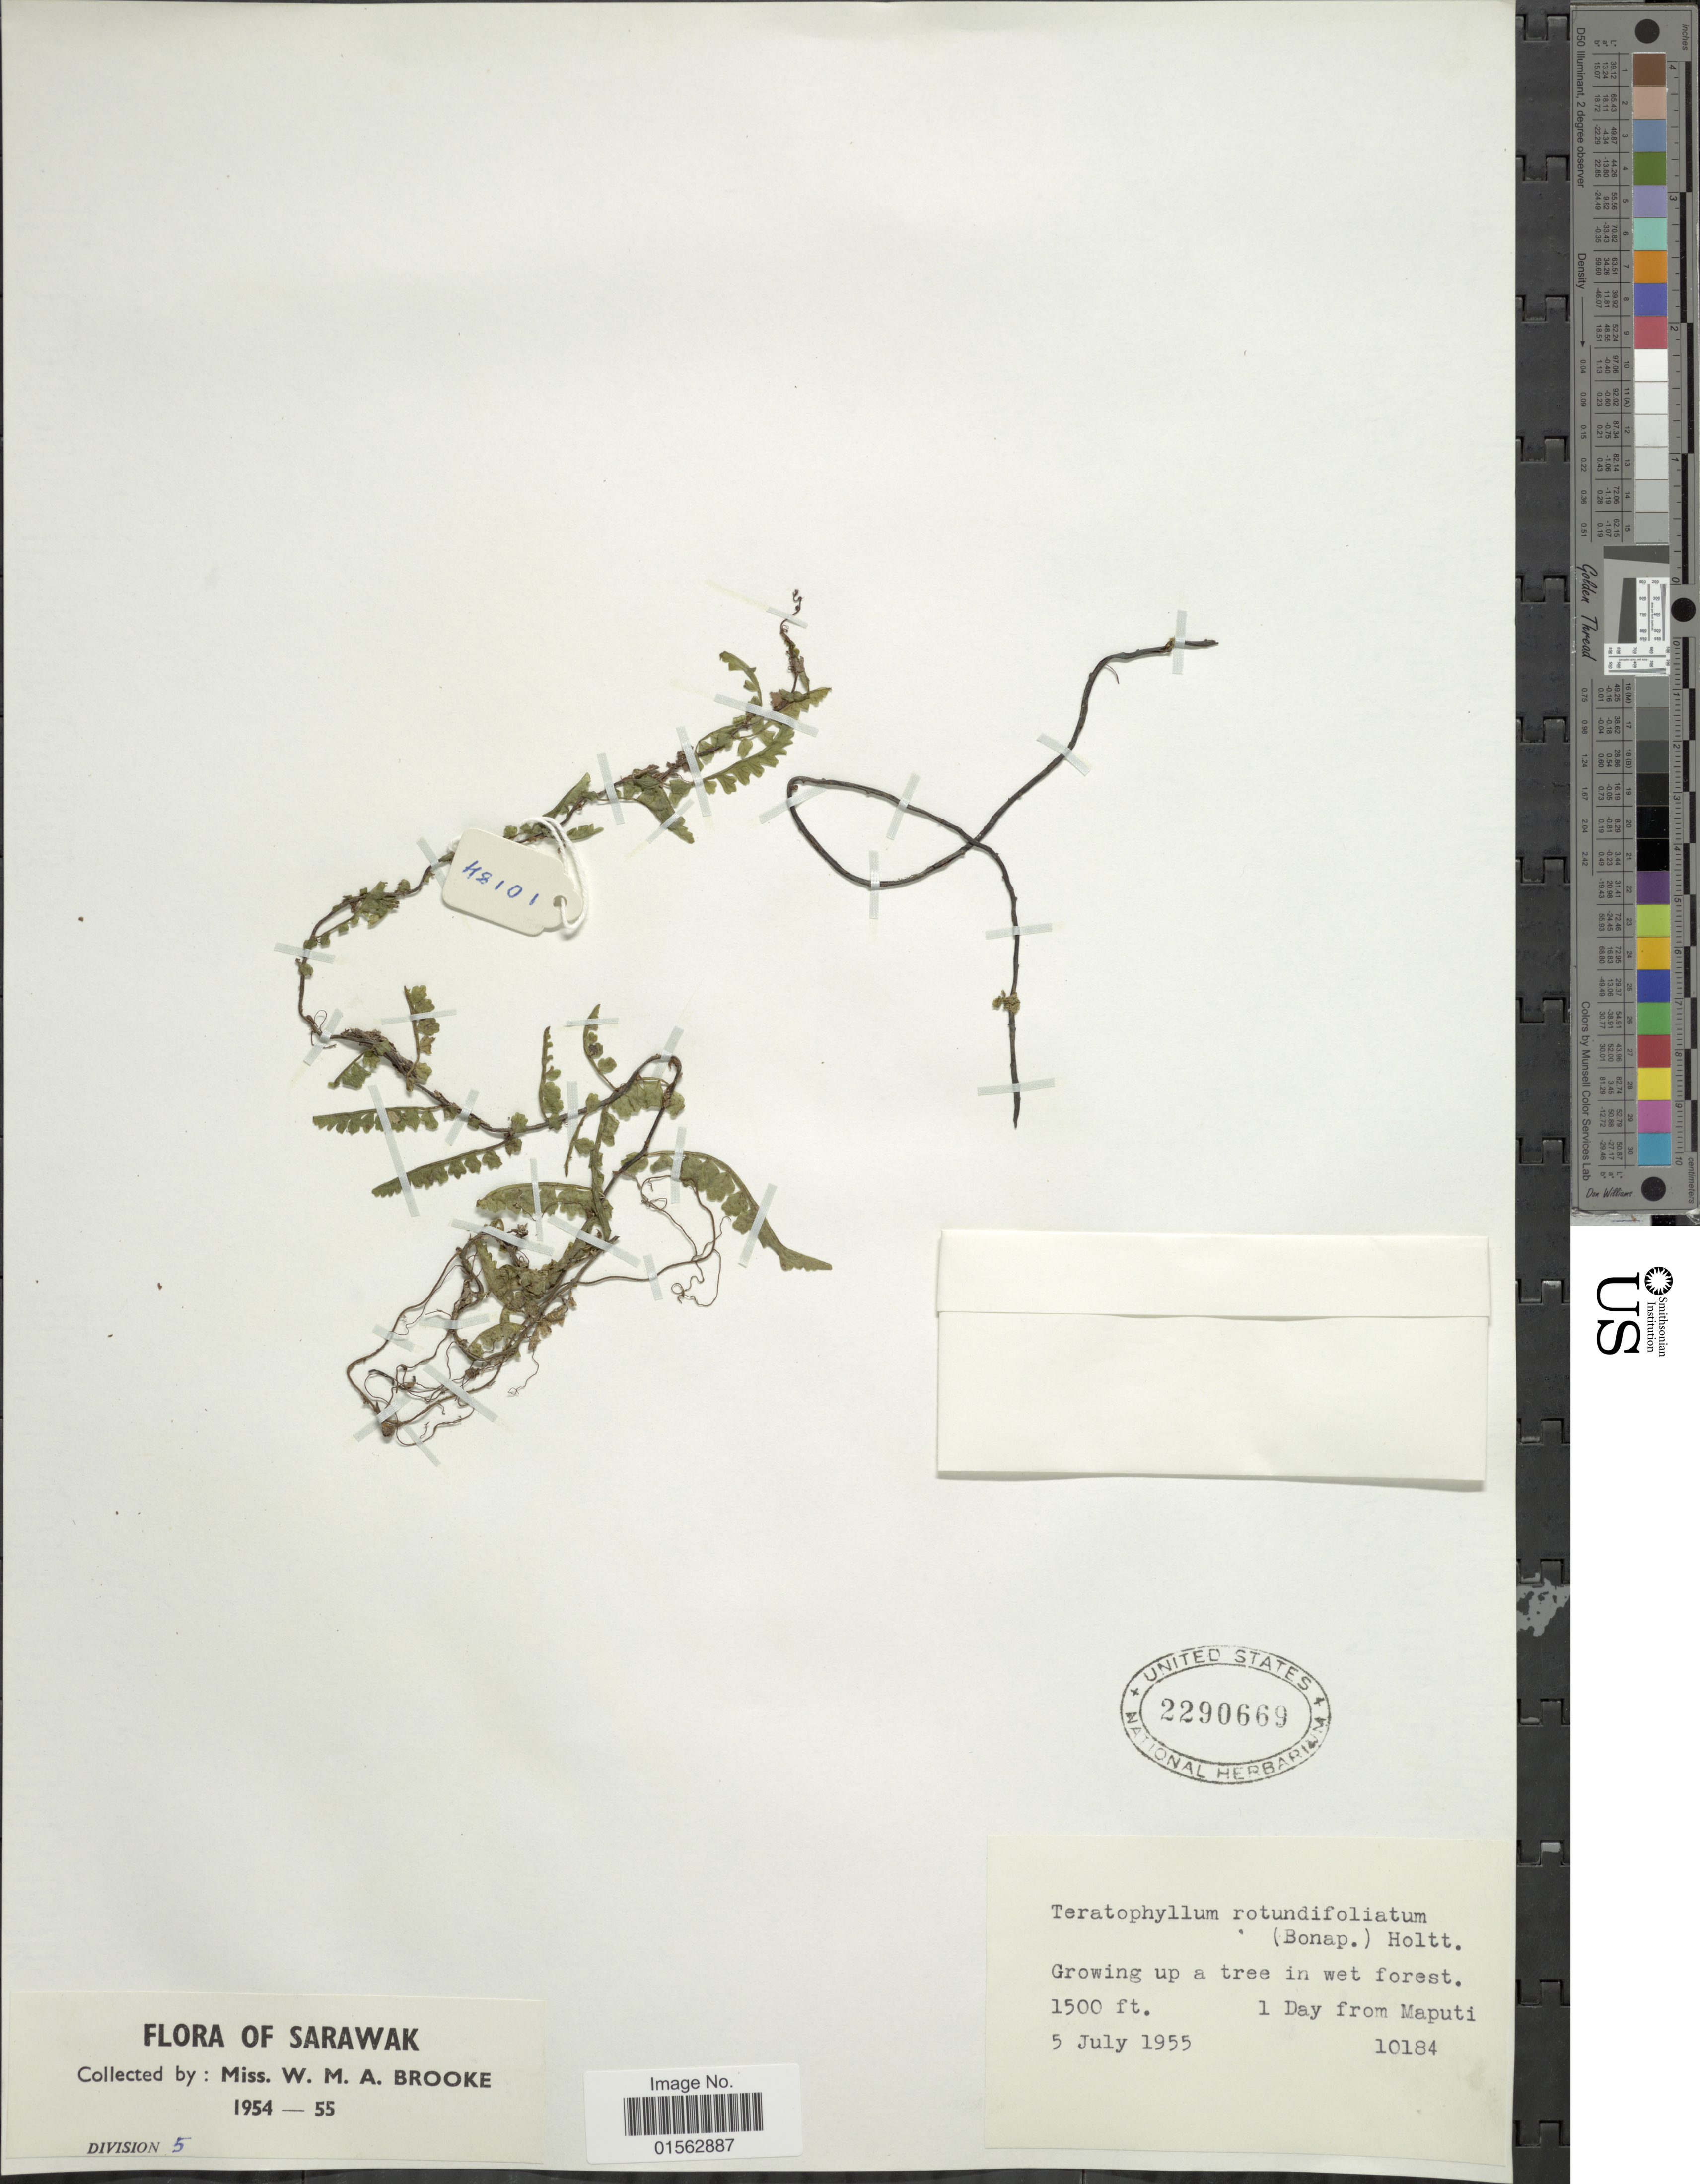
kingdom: Plantae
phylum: Tracheophyta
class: Polypodiopsida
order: Polypodiales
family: Dryopteridaceae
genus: Teratophyllum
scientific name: Teratophyllum rotundifoliatum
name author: (Bonap.) Holttum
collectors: W. Brooke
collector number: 10184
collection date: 1955-07-05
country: Malaysia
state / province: Sarawak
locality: Growing up a tree in a wet forest, 1 Day from Maputi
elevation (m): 457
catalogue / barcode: US 2290669